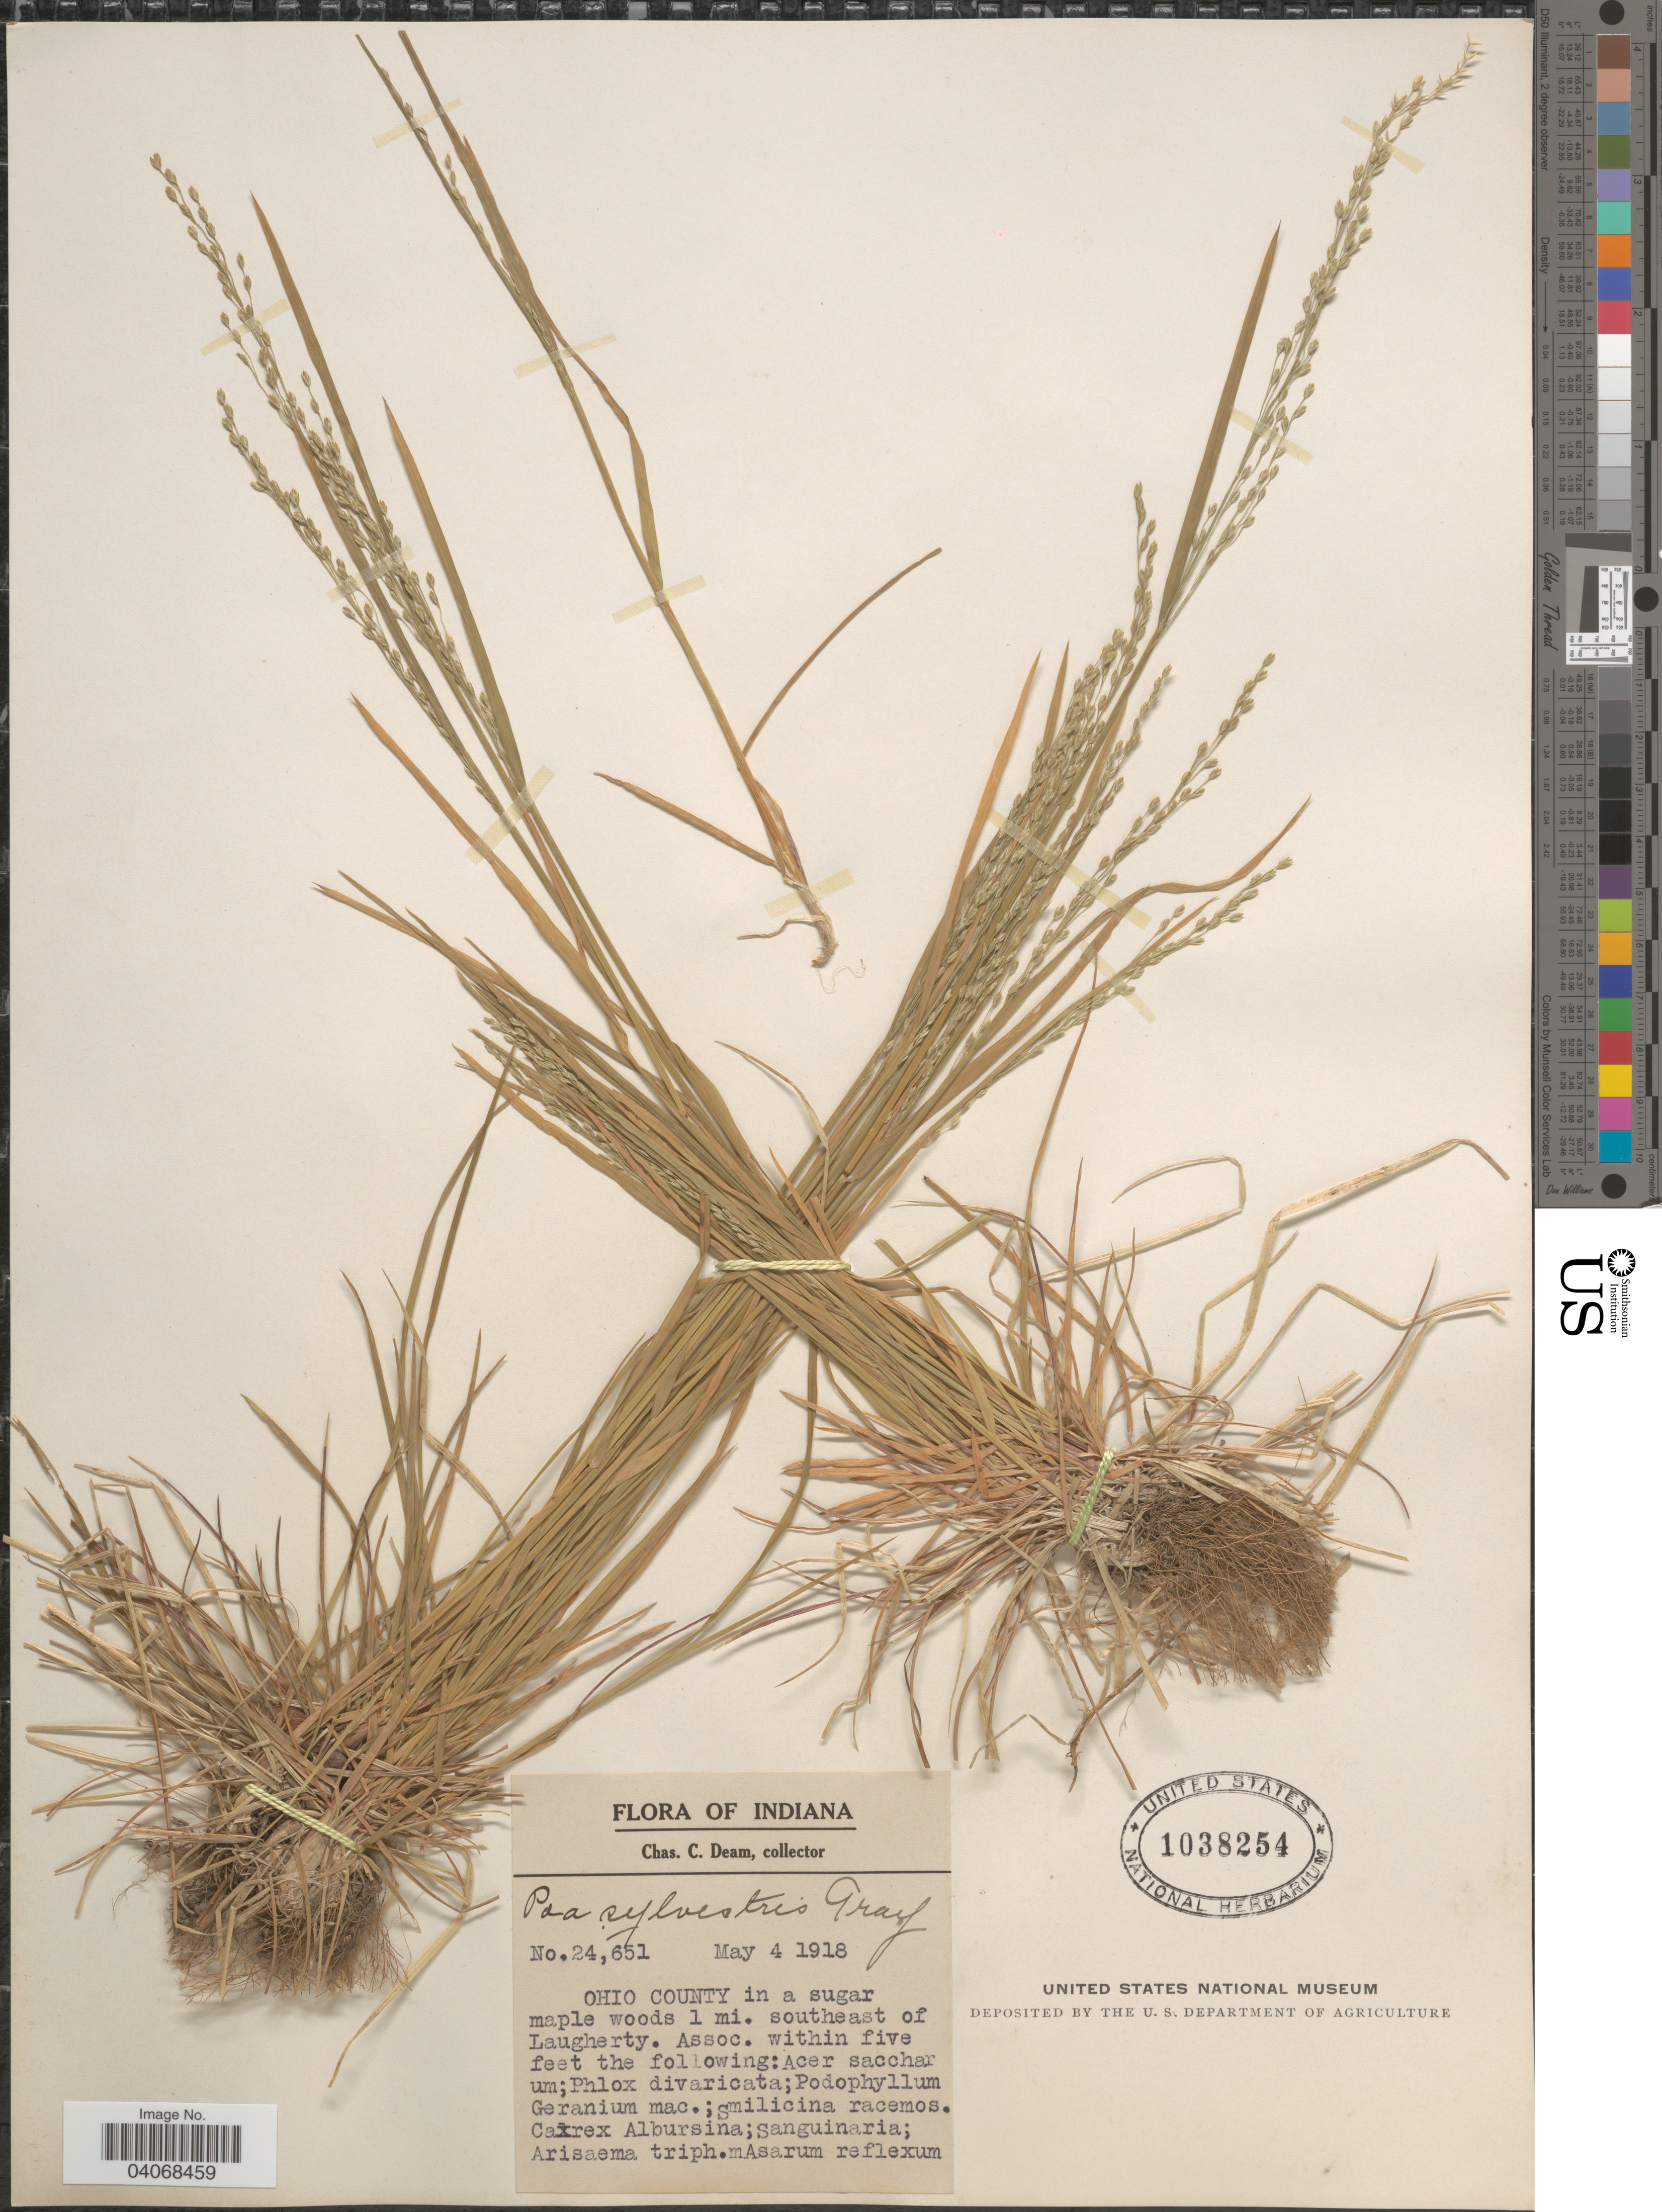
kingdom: Plantae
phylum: Tracheophyta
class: Liliopsida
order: Poales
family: Poaceae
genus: Poa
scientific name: Poa sylvestris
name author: A. Gray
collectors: C. C. Deam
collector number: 24651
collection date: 1918-05-04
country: United States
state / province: Indiana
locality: Ohio County in a sugar maple woods 1 mi. southeast of Laughterty.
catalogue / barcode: US 1038254